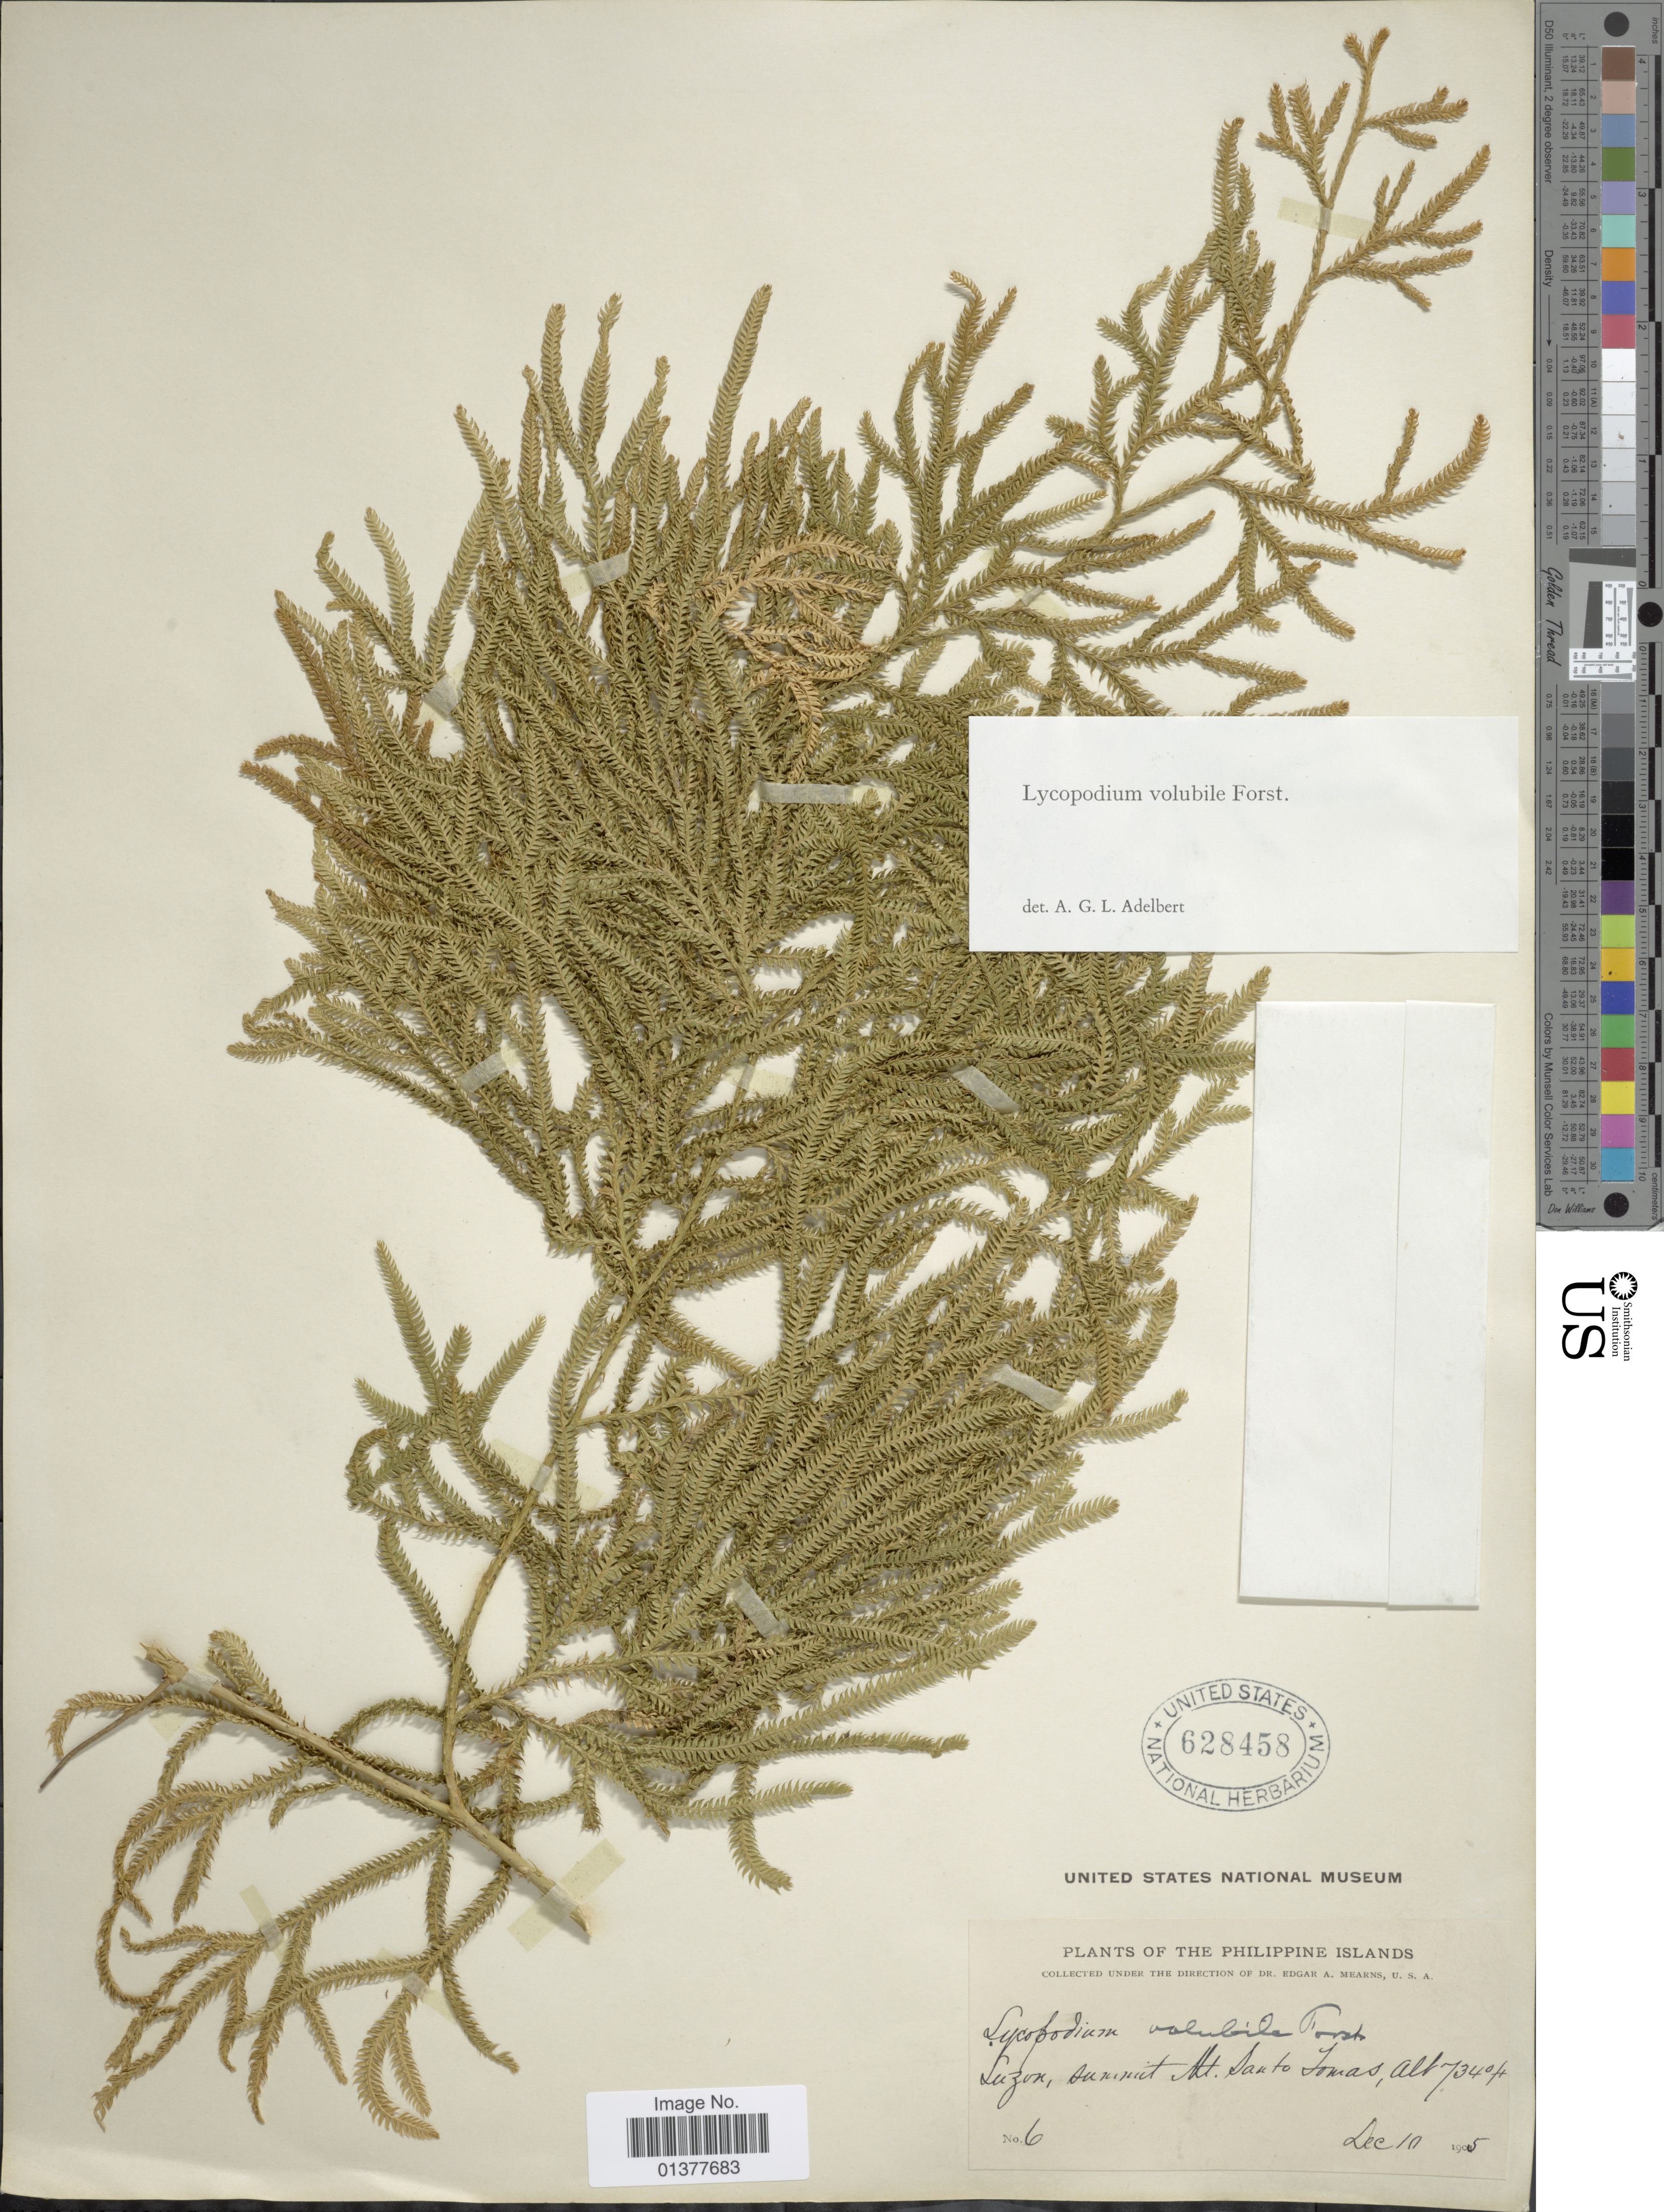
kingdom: Plantae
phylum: Tracheophyta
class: Lycopodiopsida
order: Lycopodiales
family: Lycopodiaceae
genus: Pseudodiphasium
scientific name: Pseudodiphasium volubile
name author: (G. Forst.) Holub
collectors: E. A. Mearns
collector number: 6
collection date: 1905-12-10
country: Philippines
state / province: Central Luzon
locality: Summit of Mt. Santo Tomas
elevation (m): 2237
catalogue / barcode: US 628458